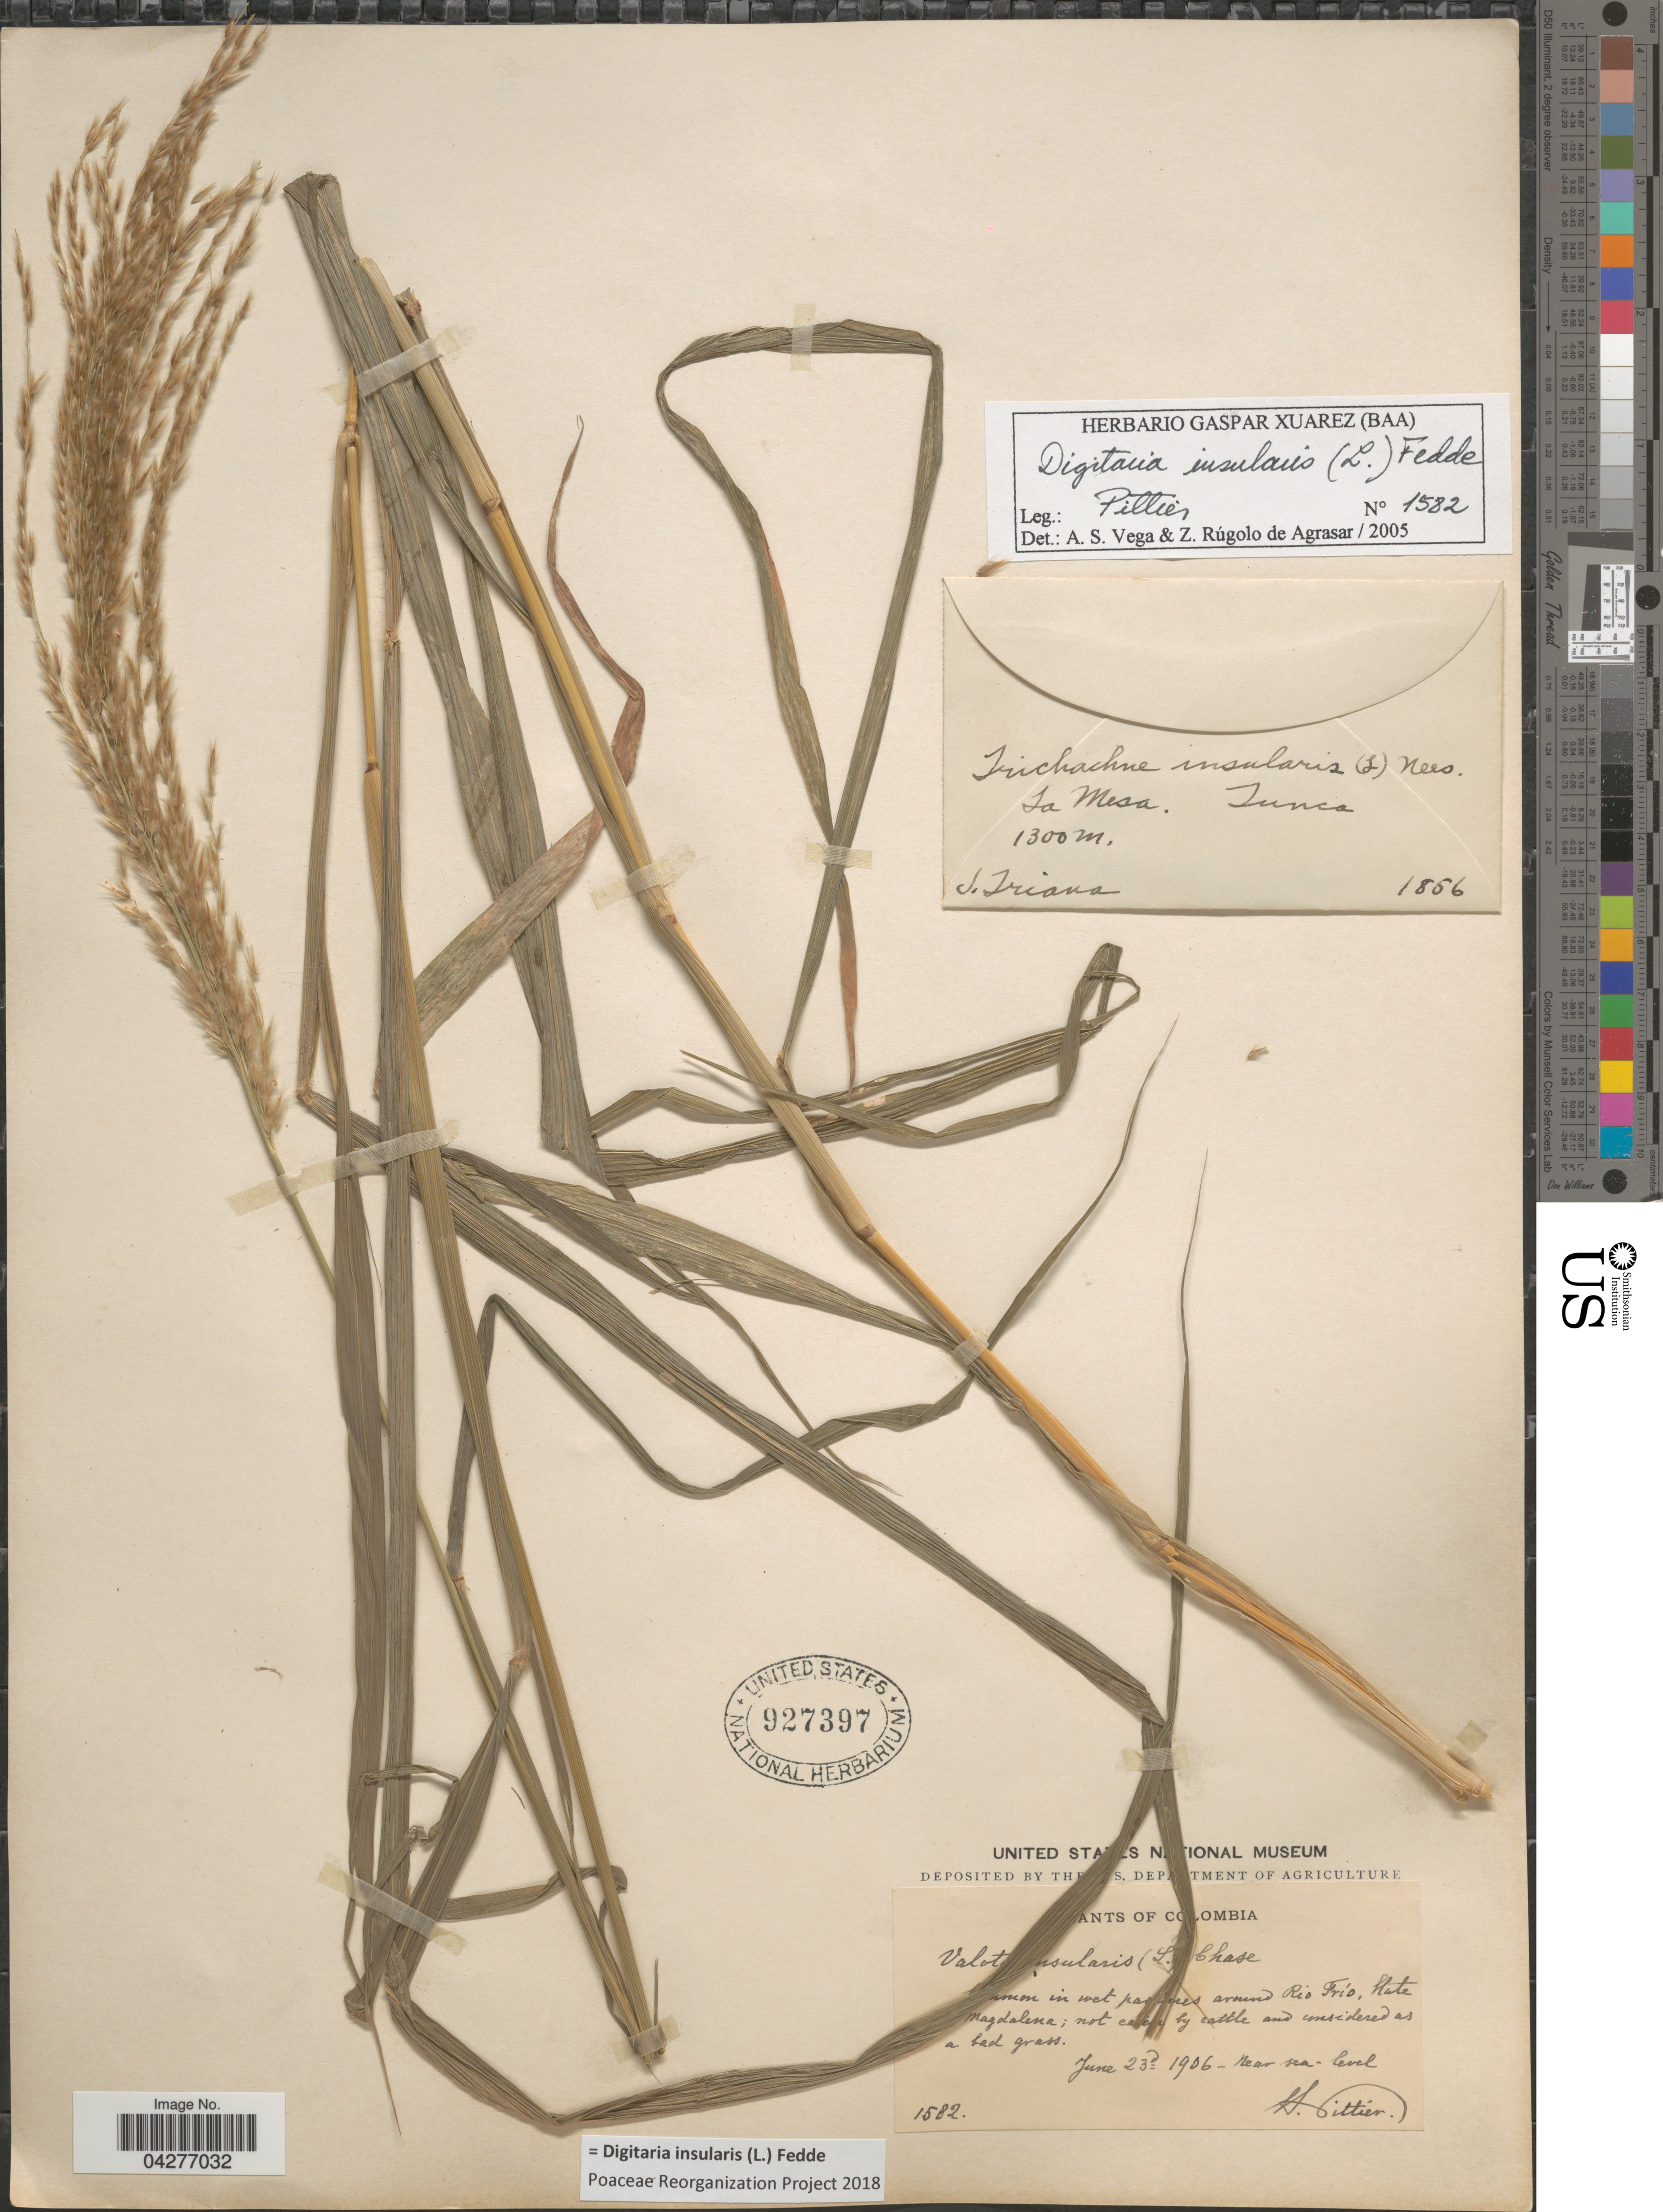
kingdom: Plantae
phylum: Tracheophyta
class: Liliopsida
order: Poales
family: Poaceae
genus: Digitaria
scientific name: Digitaria insularis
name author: (L.) Fedde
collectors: H. F. Pittier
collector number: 1582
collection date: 1906-06-23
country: Colombia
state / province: Magdalena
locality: Around Rio Frío.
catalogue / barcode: US 927397